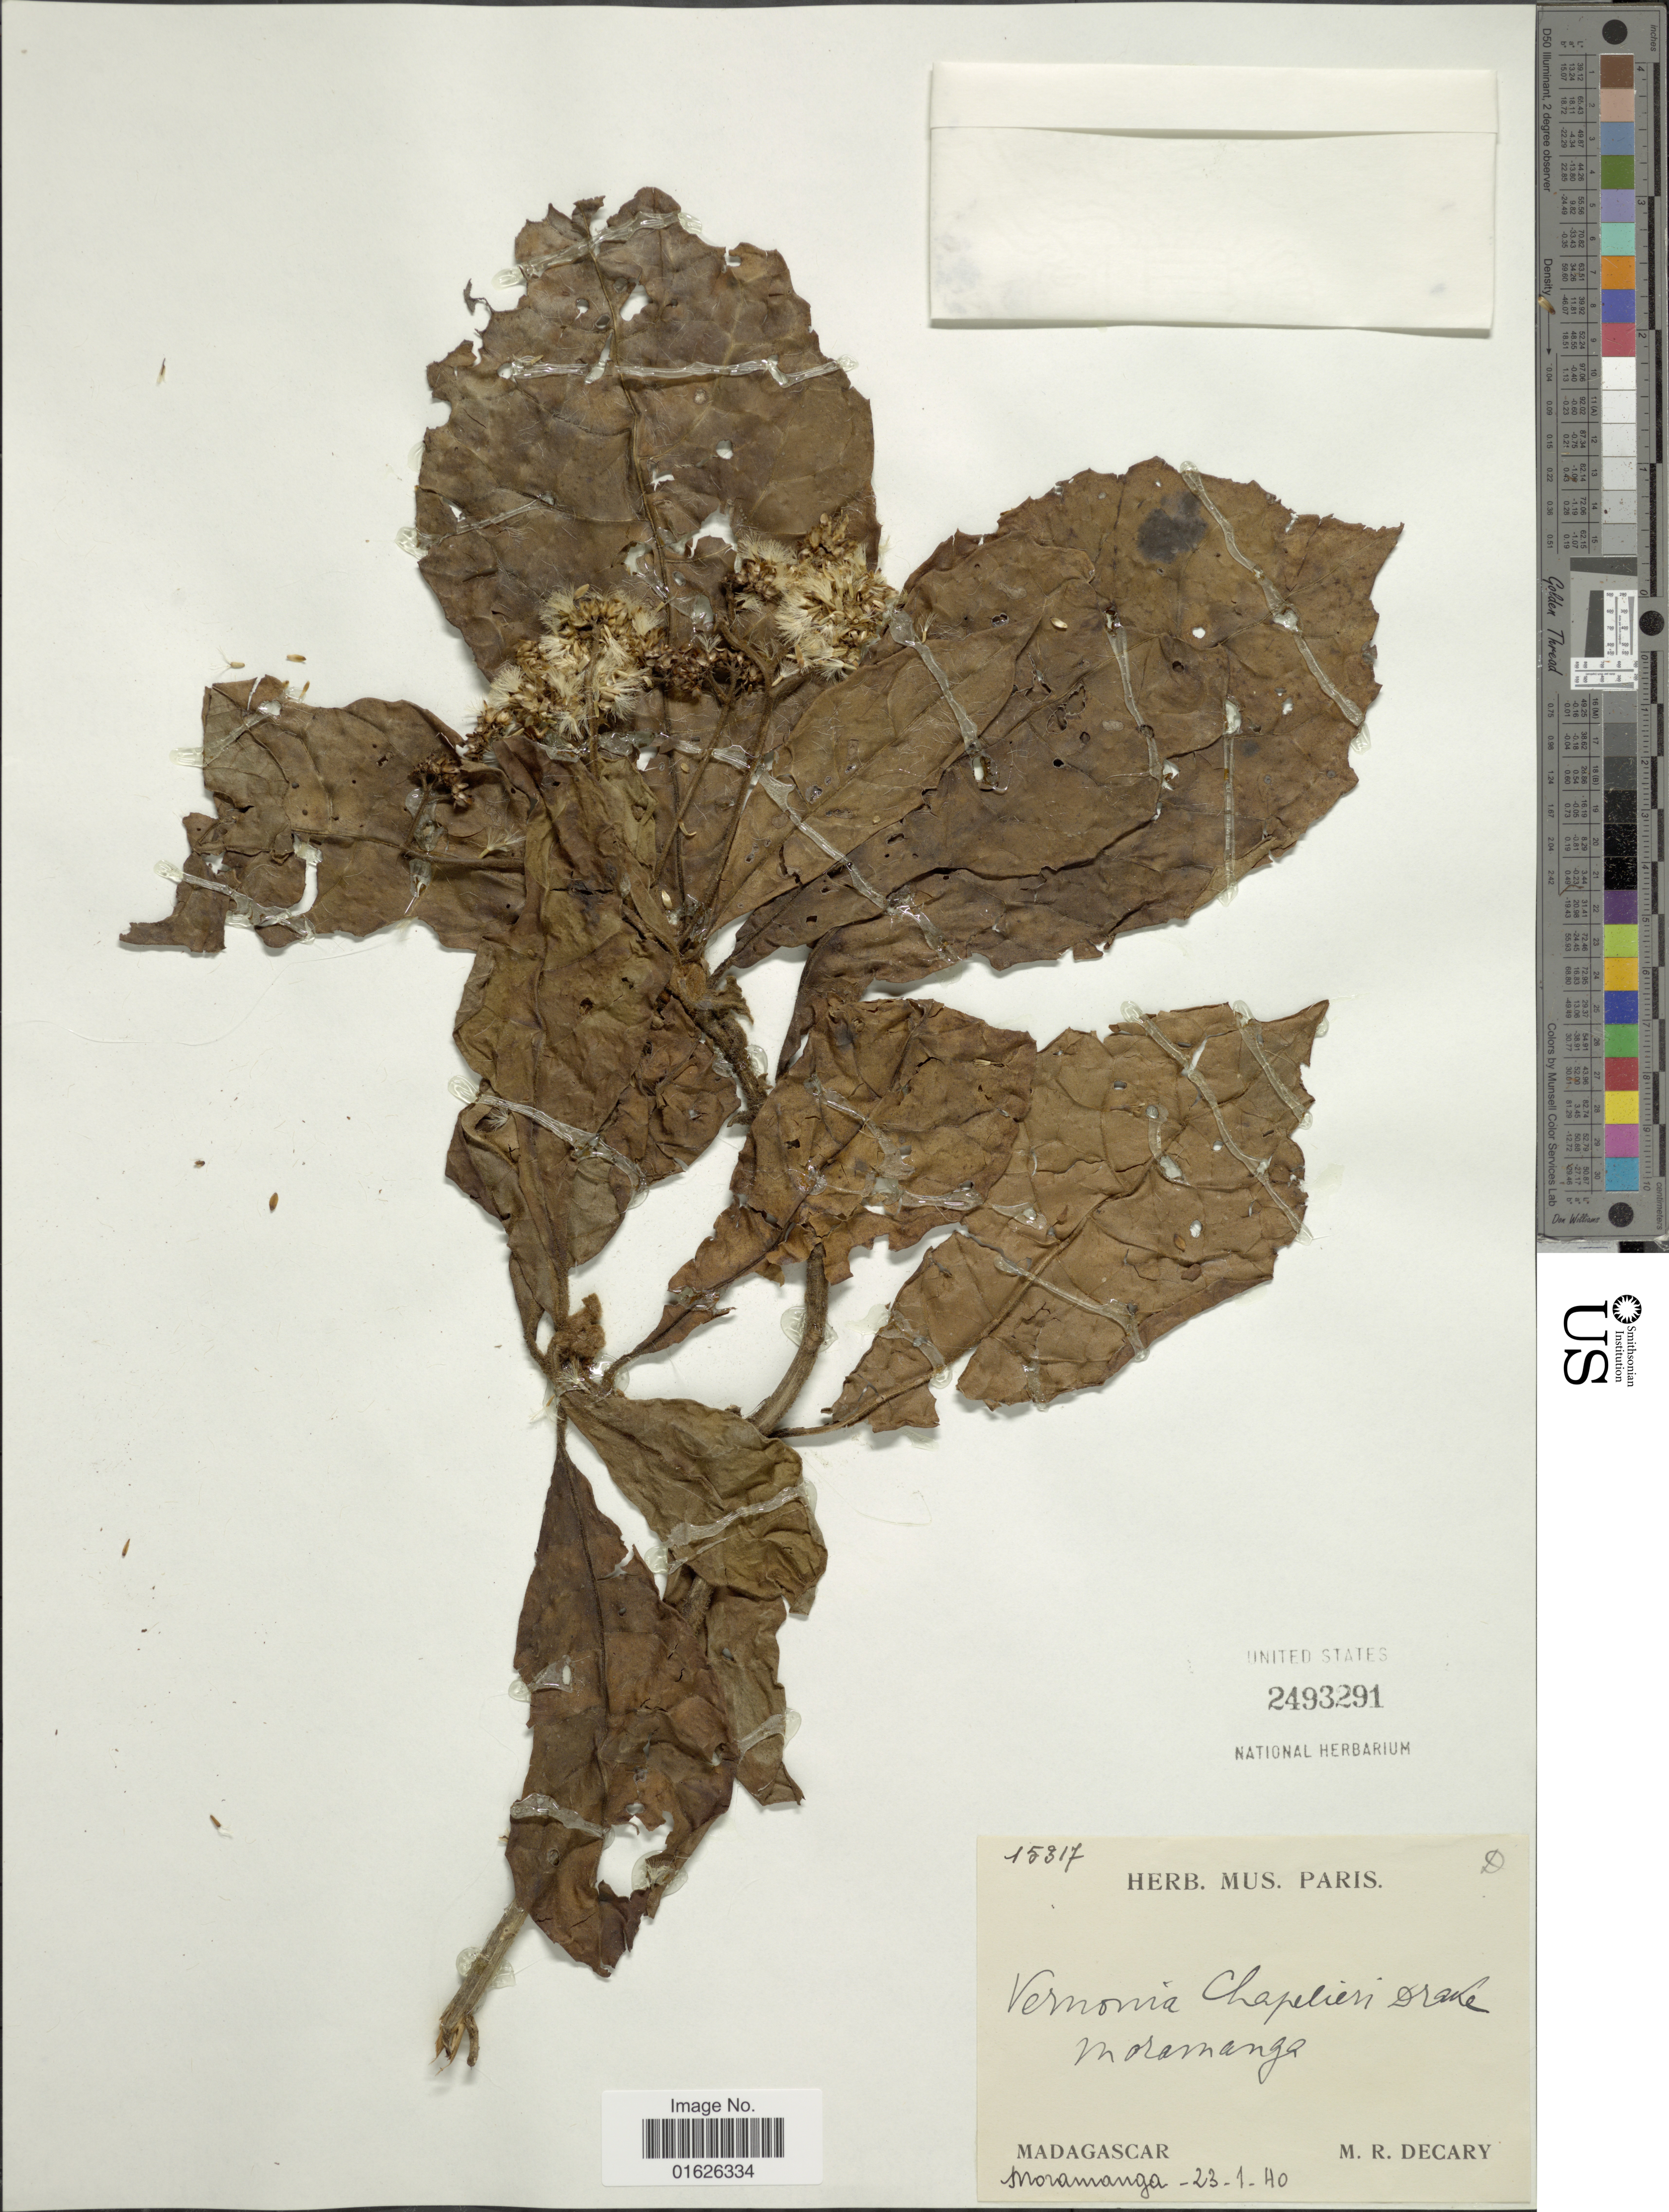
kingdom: Plantae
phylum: Tracheophyta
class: Magnoliopsida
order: Asterales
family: Asteraceae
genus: Gymnanthemum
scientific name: Gymnanthemum chapelieri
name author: (Drake) H. Rob.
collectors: R. Decary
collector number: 15317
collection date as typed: Transcribed d/m/y: 23/1/40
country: Madagascar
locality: Moramanga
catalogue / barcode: US 2493291